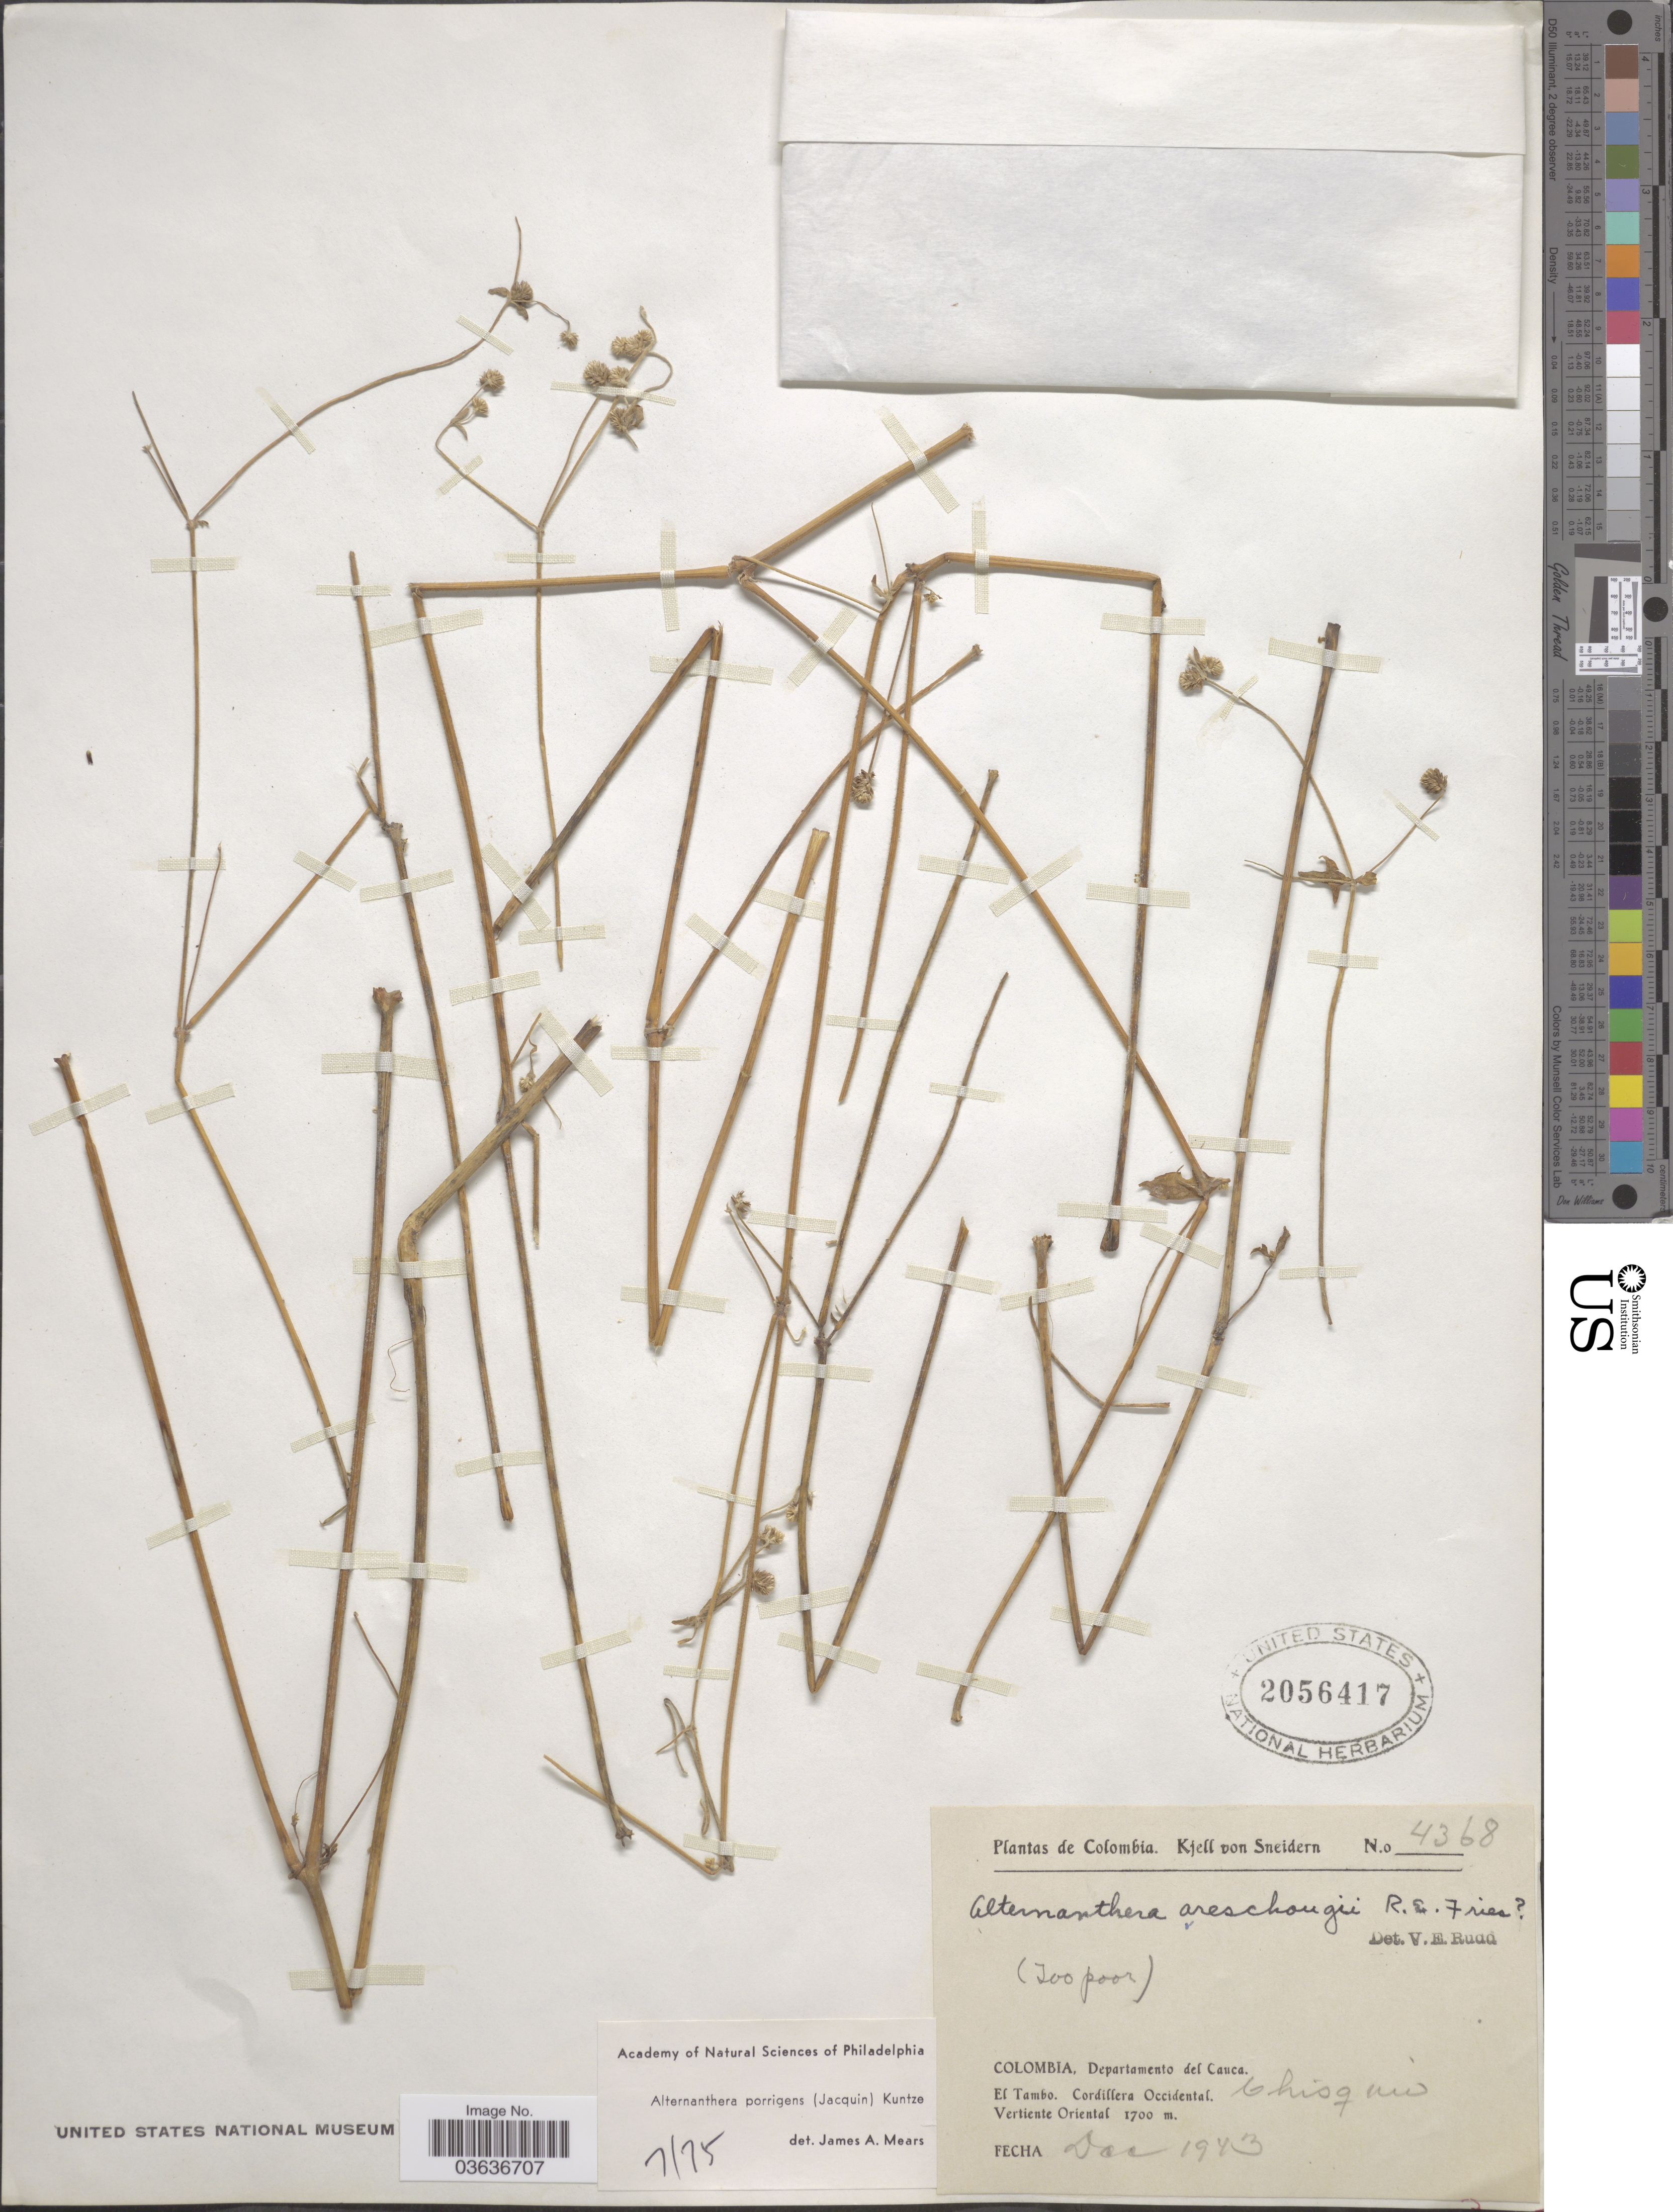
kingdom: Plantae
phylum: Tracheophyta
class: Magnoliopsida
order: Caryophyllales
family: Amaranthaceae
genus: Alternanthera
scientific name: Alternanthera porrigens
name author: (Jacq.) Kuntze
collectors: K. von Sneidern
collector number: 4368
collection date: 1943-12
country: Colombia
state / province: Cauca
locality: Departamento del Cauca. El Tambo. Cordillera Occidental. Chisquio. Vertiente Oriental.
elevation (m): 1700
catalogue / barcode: US 2056417